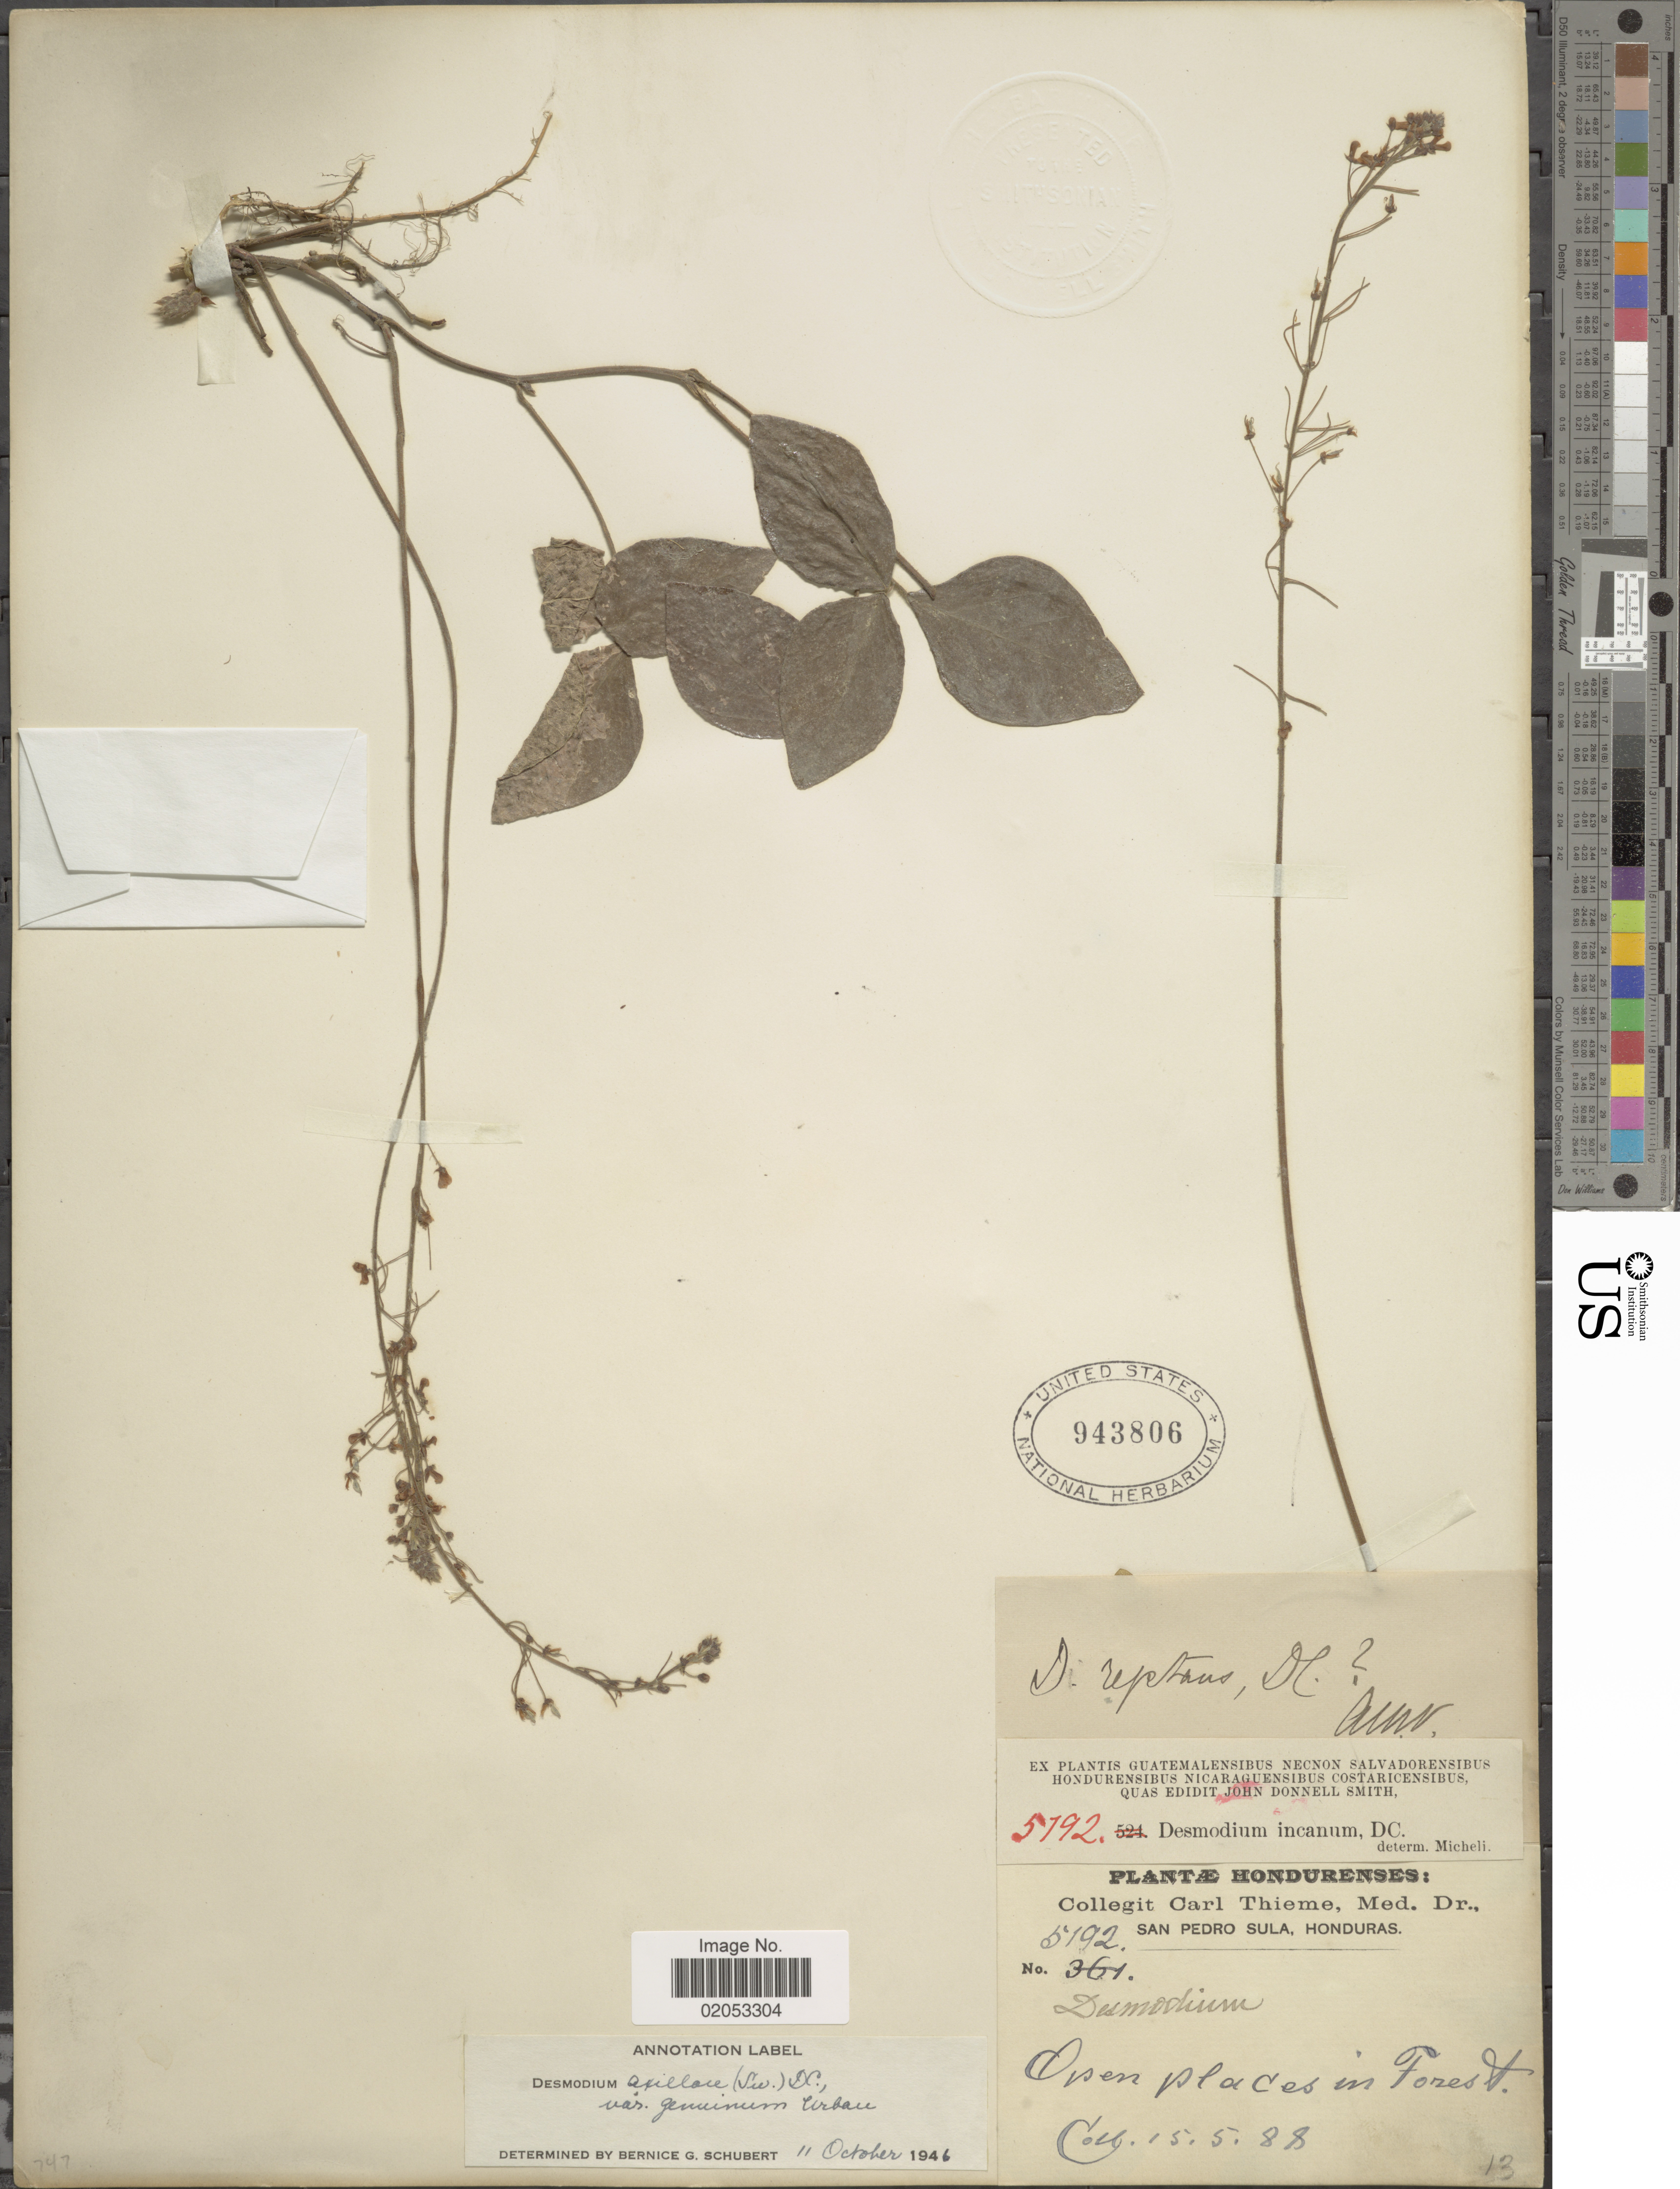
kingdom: Plantae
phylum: Tracheophyta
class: Magnoliopsida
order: Fabales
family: Fabaceae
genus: Desmodium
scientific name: Desmodium axillare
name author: (Sw.) DC.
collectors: C. Thieme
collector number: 5192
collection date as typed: Transcribed d/m/y: 15/5/88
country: Honduras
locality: San Pedro Sula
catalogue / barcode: US 943806